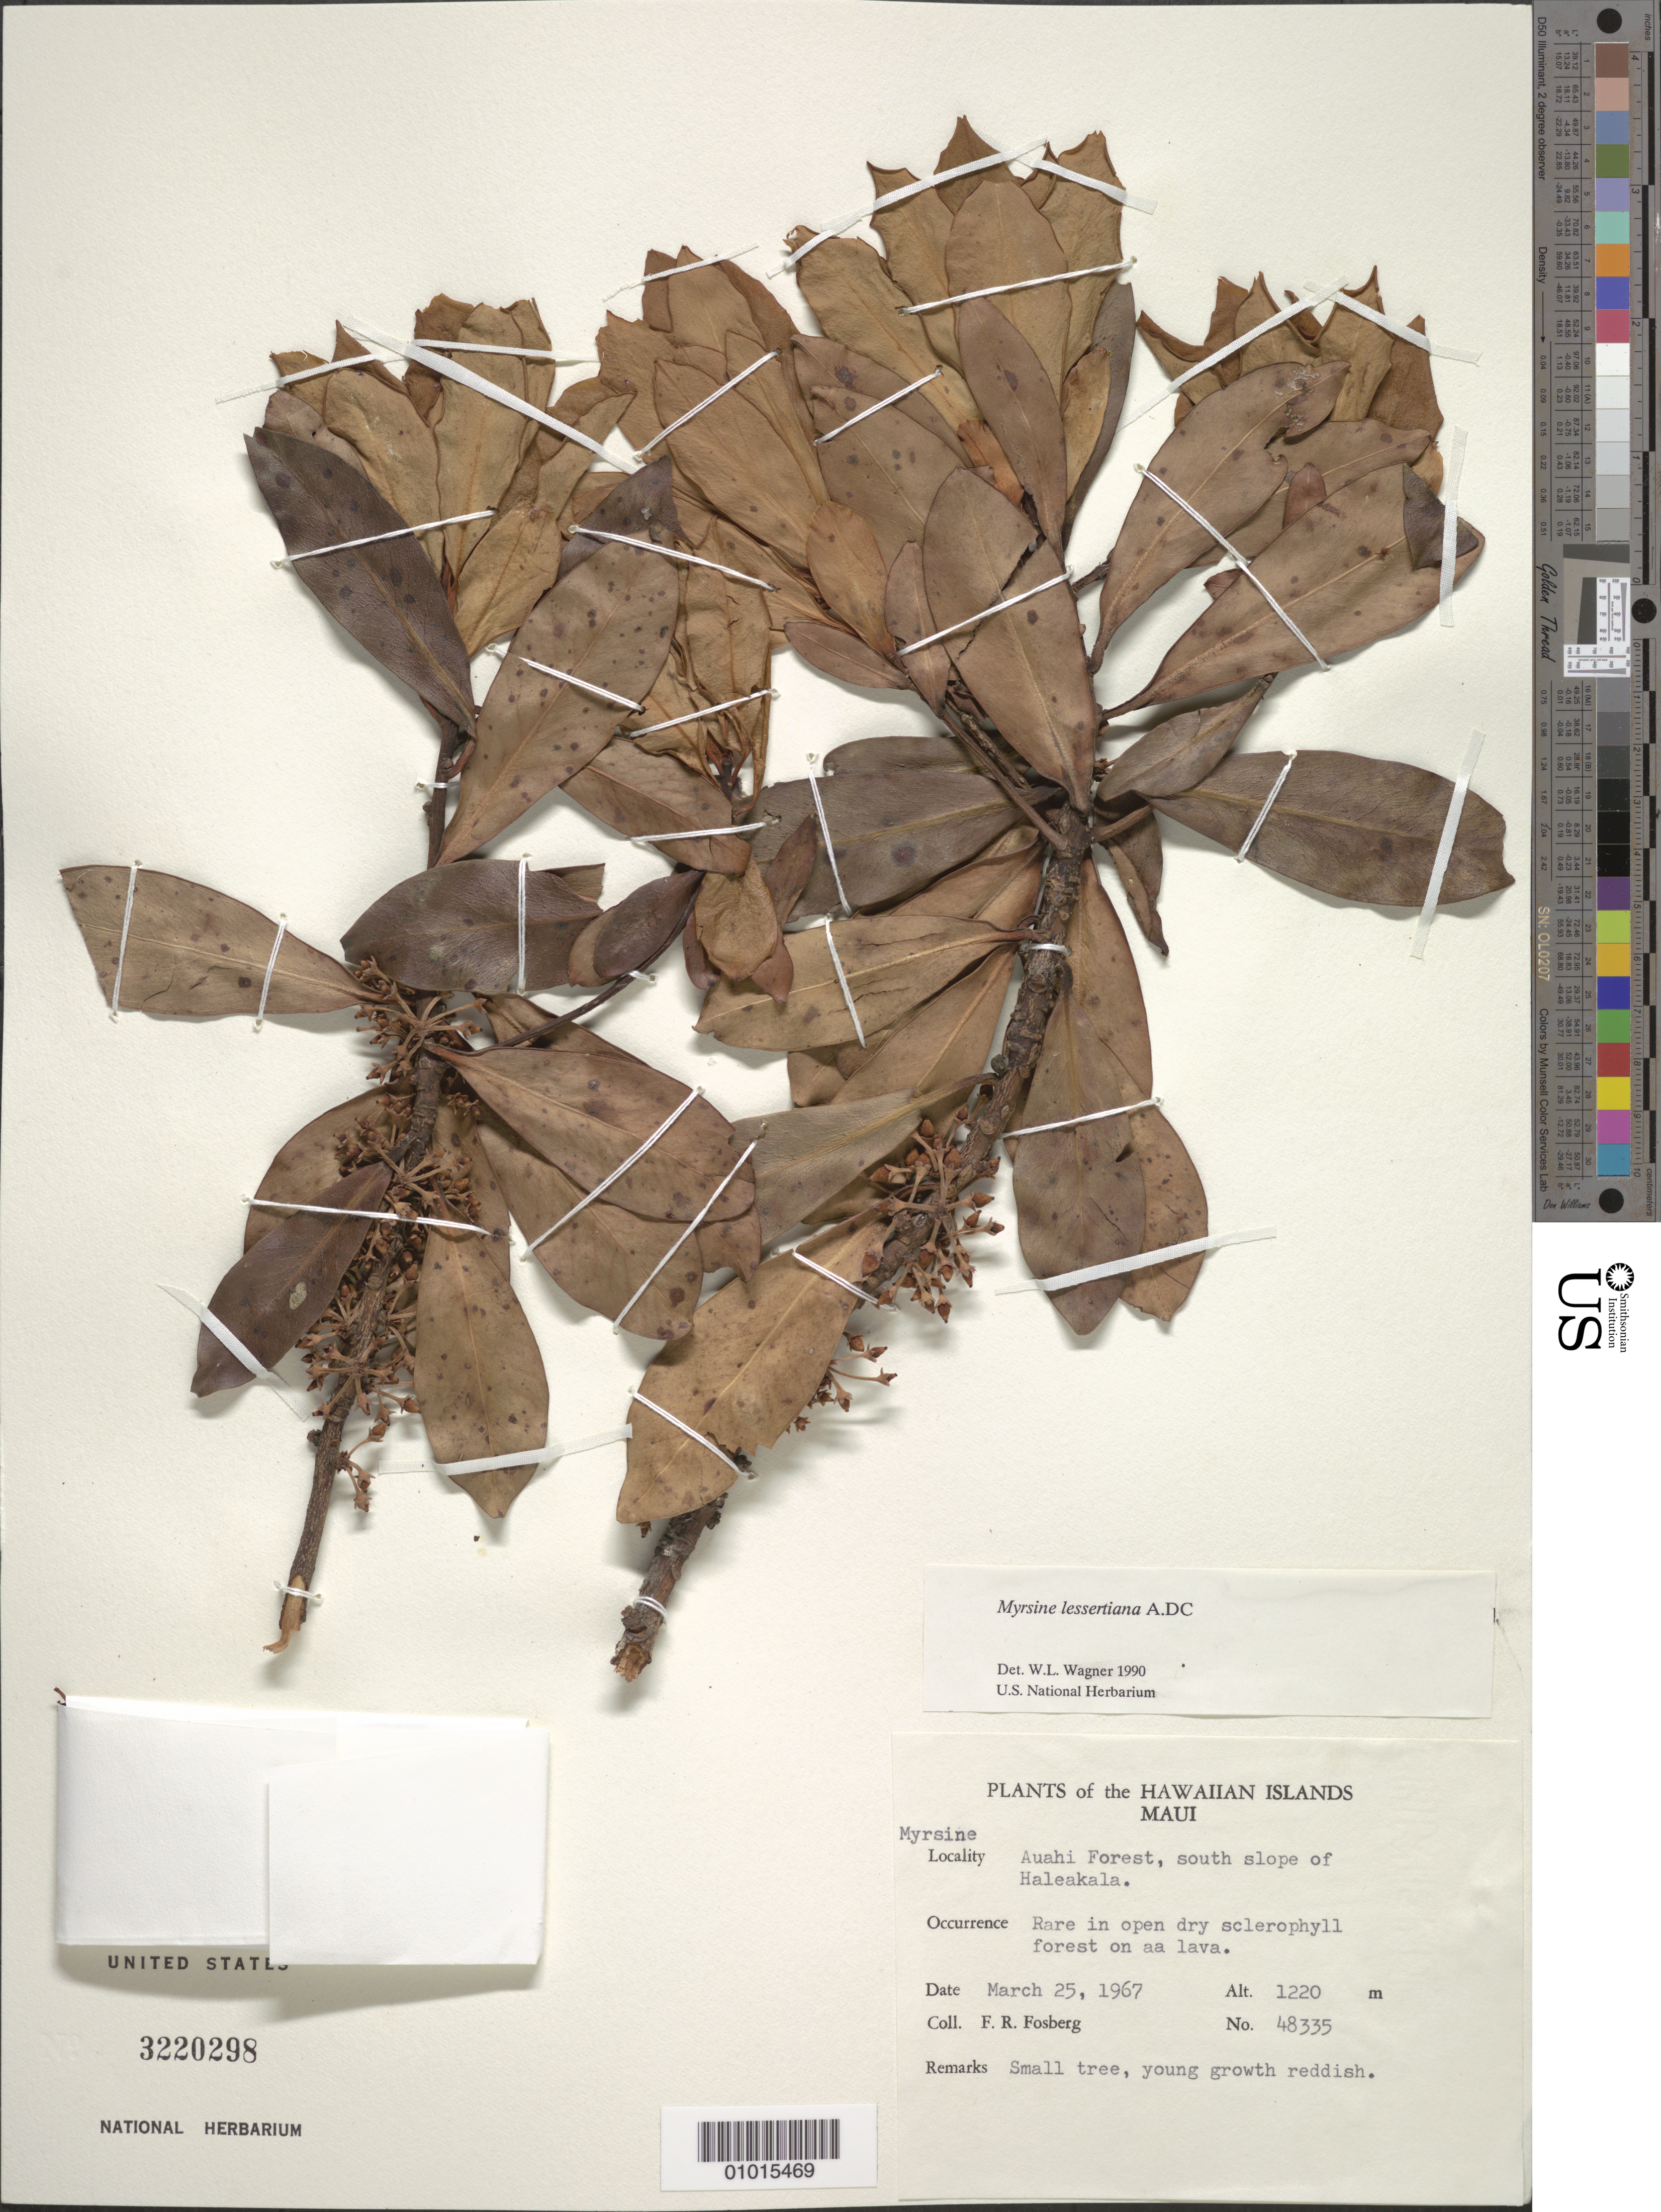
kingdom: Plantae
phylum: Tracheophyta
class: Magnoliopsida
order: Ericales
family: Primulaceae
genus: Myrsine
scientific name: Myrsine lessertiana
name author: A. DC.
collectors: F. R. Fosberg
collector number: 48225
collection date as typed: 25 Mar 1967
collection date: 1967-03-25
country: United States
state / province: Hawaii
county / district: Maui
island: Maui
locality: Auwahi Forest, south slope of Haleakala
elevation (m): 1220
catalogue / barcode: US 3220298